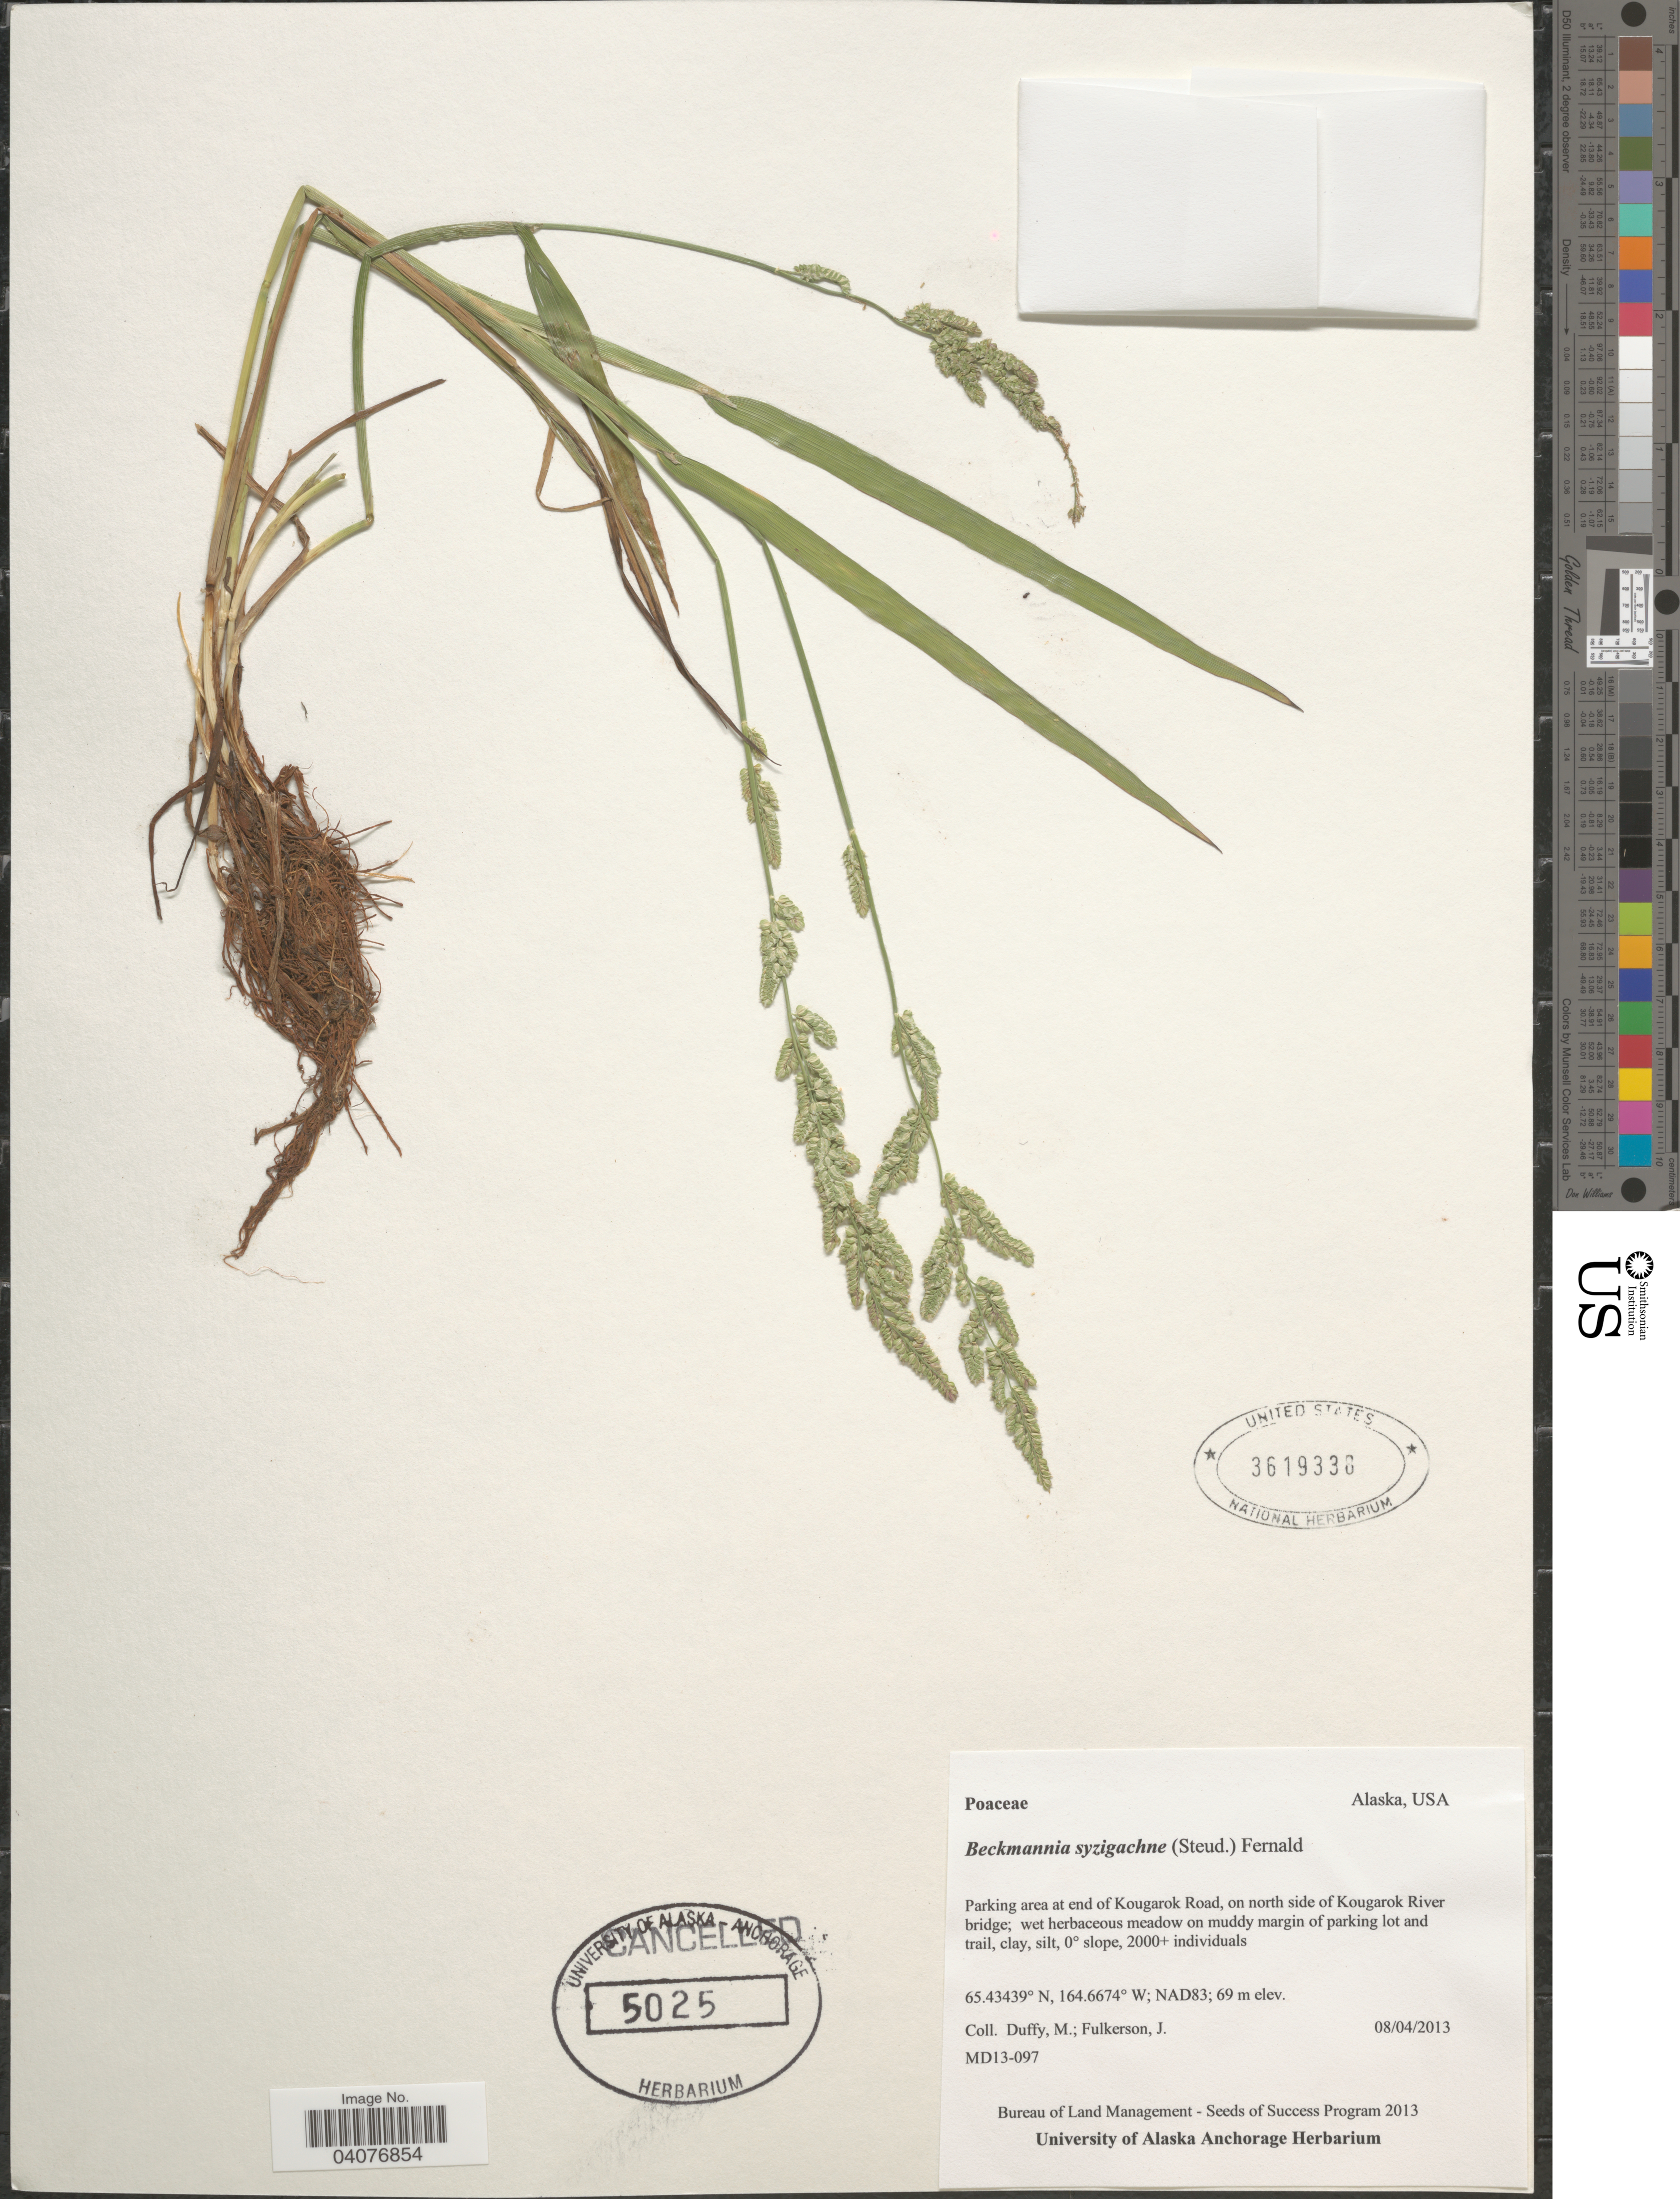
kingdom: Plantae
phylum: Tracheophyta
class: Liliopsida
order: Poales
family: Poaceae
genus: Beckmannia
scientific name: Beckmannia syzigachne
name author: (Steud.) Fernald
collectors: M. Duffy & J. Fulkerson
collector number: MD13-097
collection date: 2013-08-04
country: United States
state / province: Alaska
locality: Parking area at end of Kougarok Road, on north side of Kougarok River bridge; on muddy margin of parking lot and trail, 0° slope. NAD83.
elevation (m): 69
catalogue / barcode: US 3619338